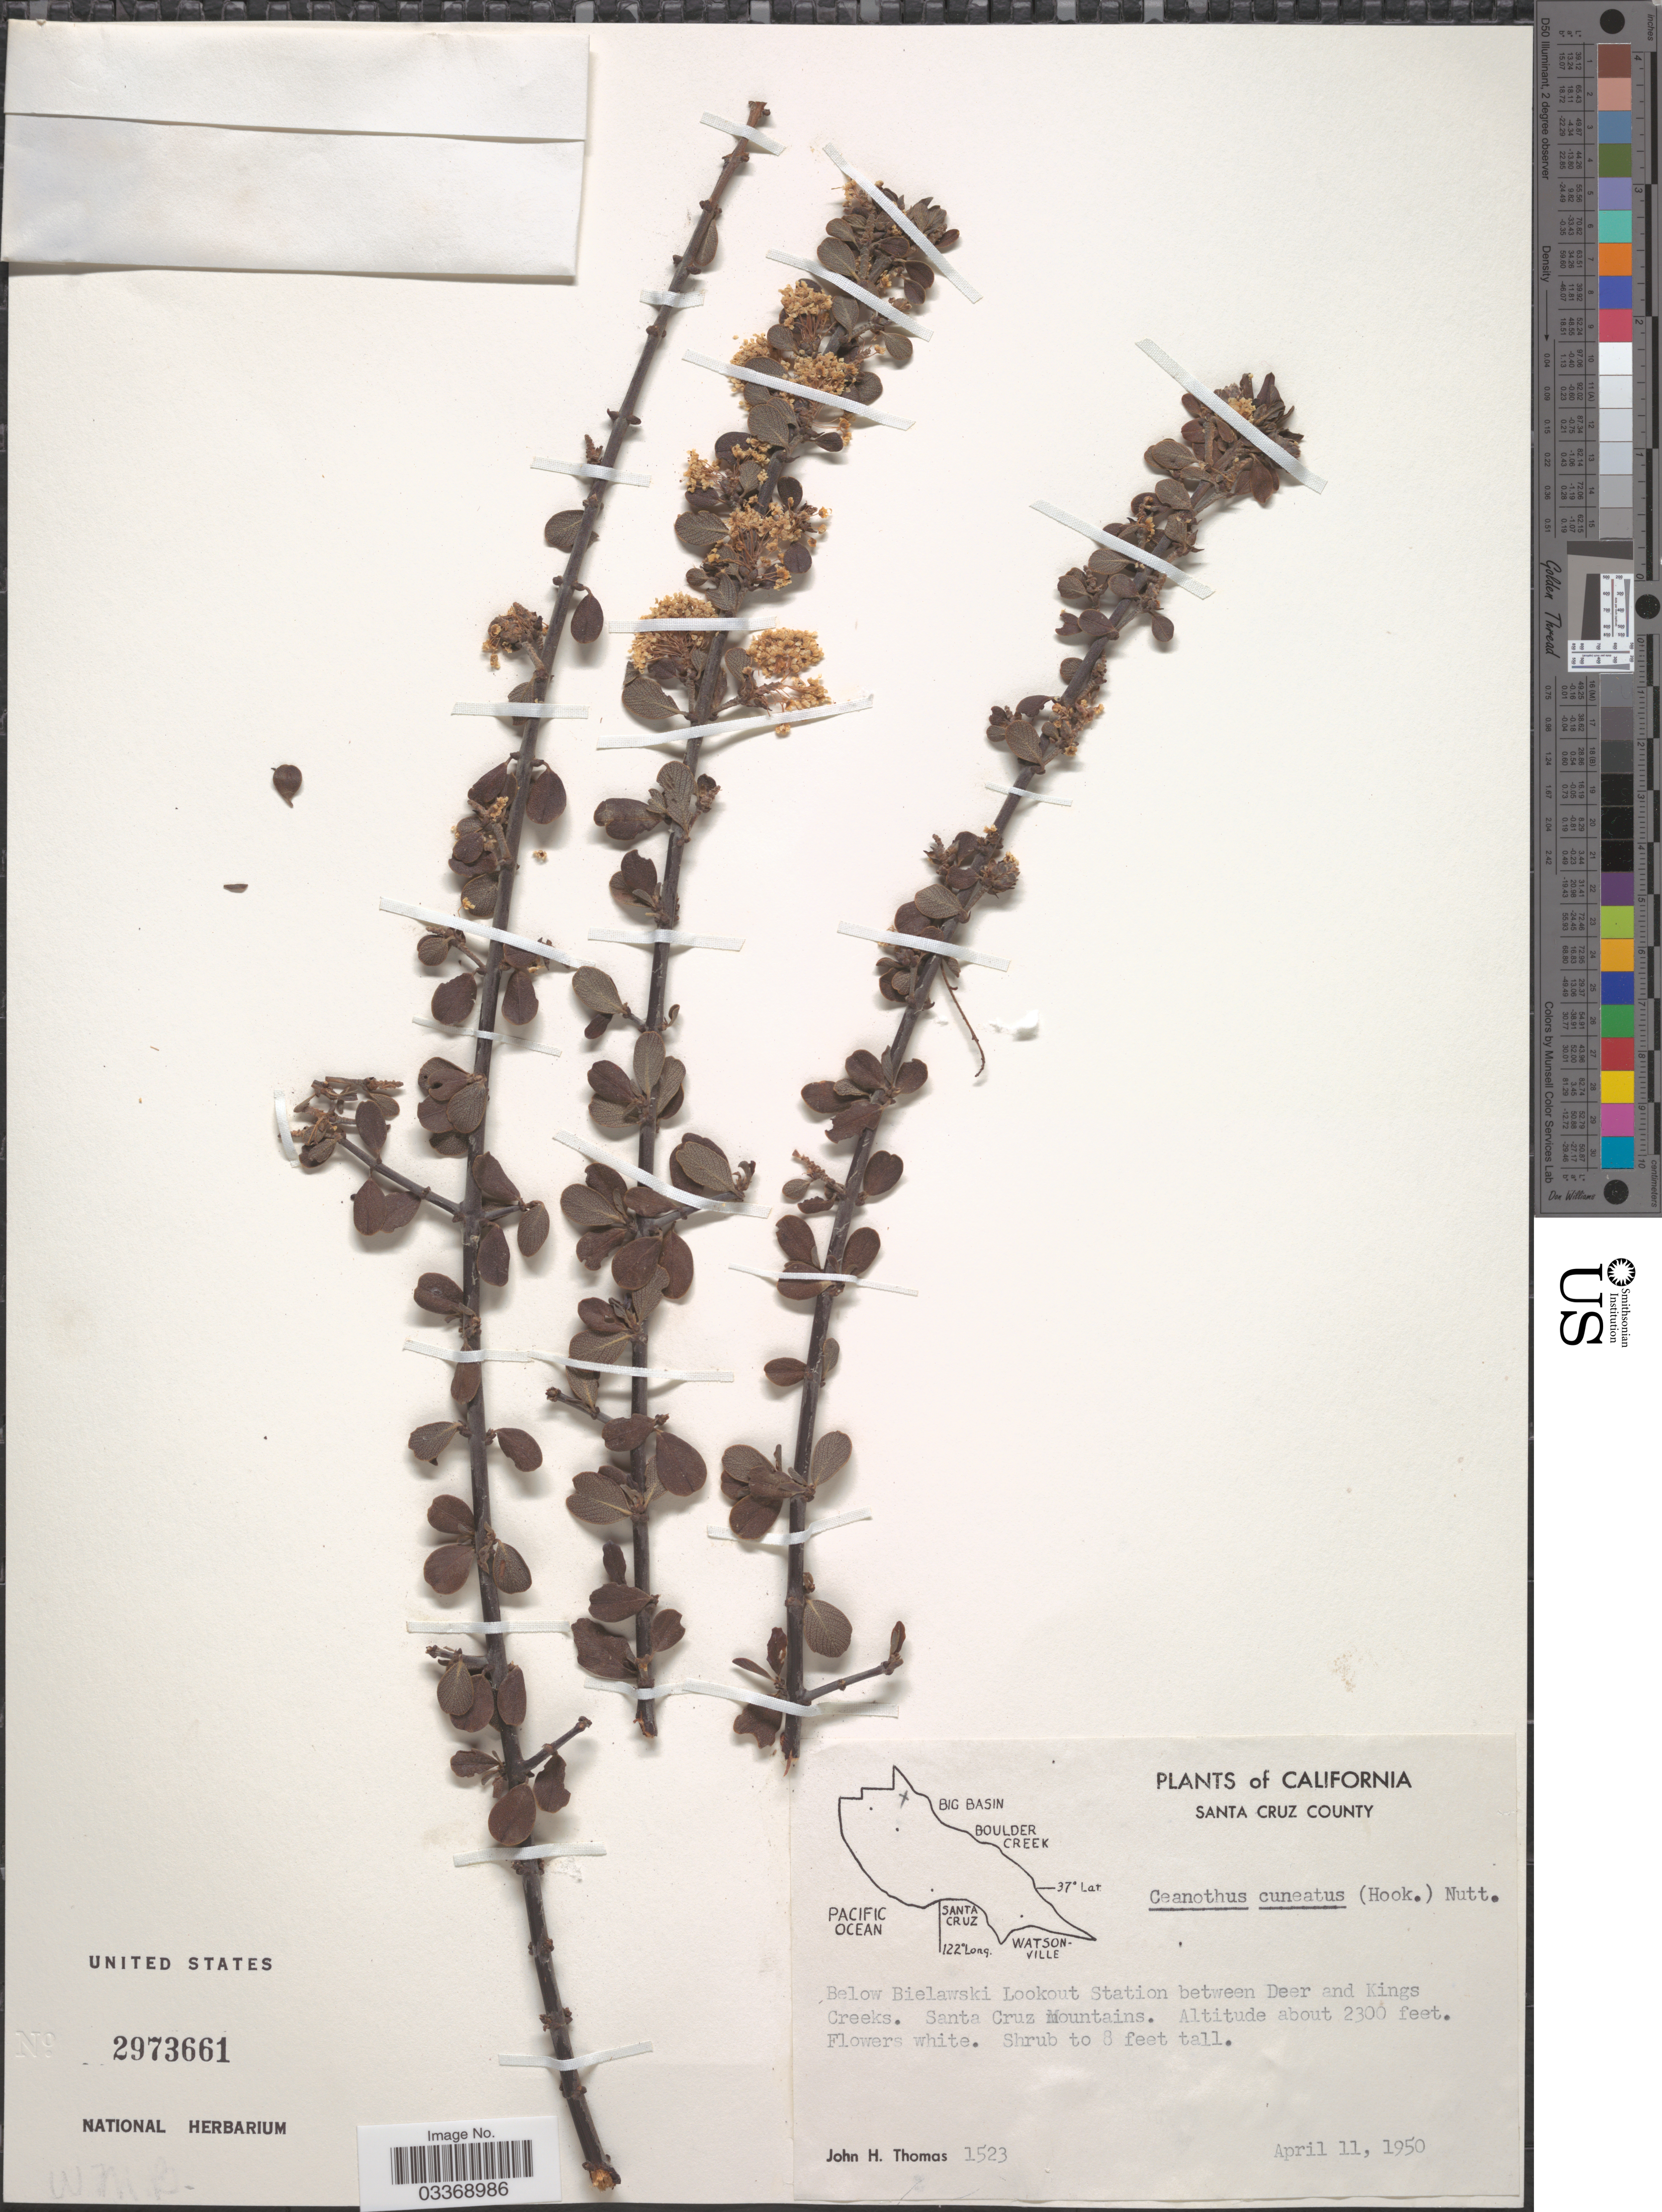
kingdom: Plantae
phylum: Tracheophyta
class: Magnoliopsida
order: Rosales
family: Rhamnaceae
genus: Ceanothus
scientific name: Ceanothus cuneatus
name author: (Hook.) Nutt.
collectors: J. H. Thomas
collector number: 1523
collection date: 1950-04-11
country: United States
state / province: California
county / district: Santa Cruz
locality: Santa Cruz County. Below Bielawski Lookout Station between Deer and Kings Creeks. Santa Cruz Mountains.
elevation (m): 701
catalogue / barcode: US 2973661